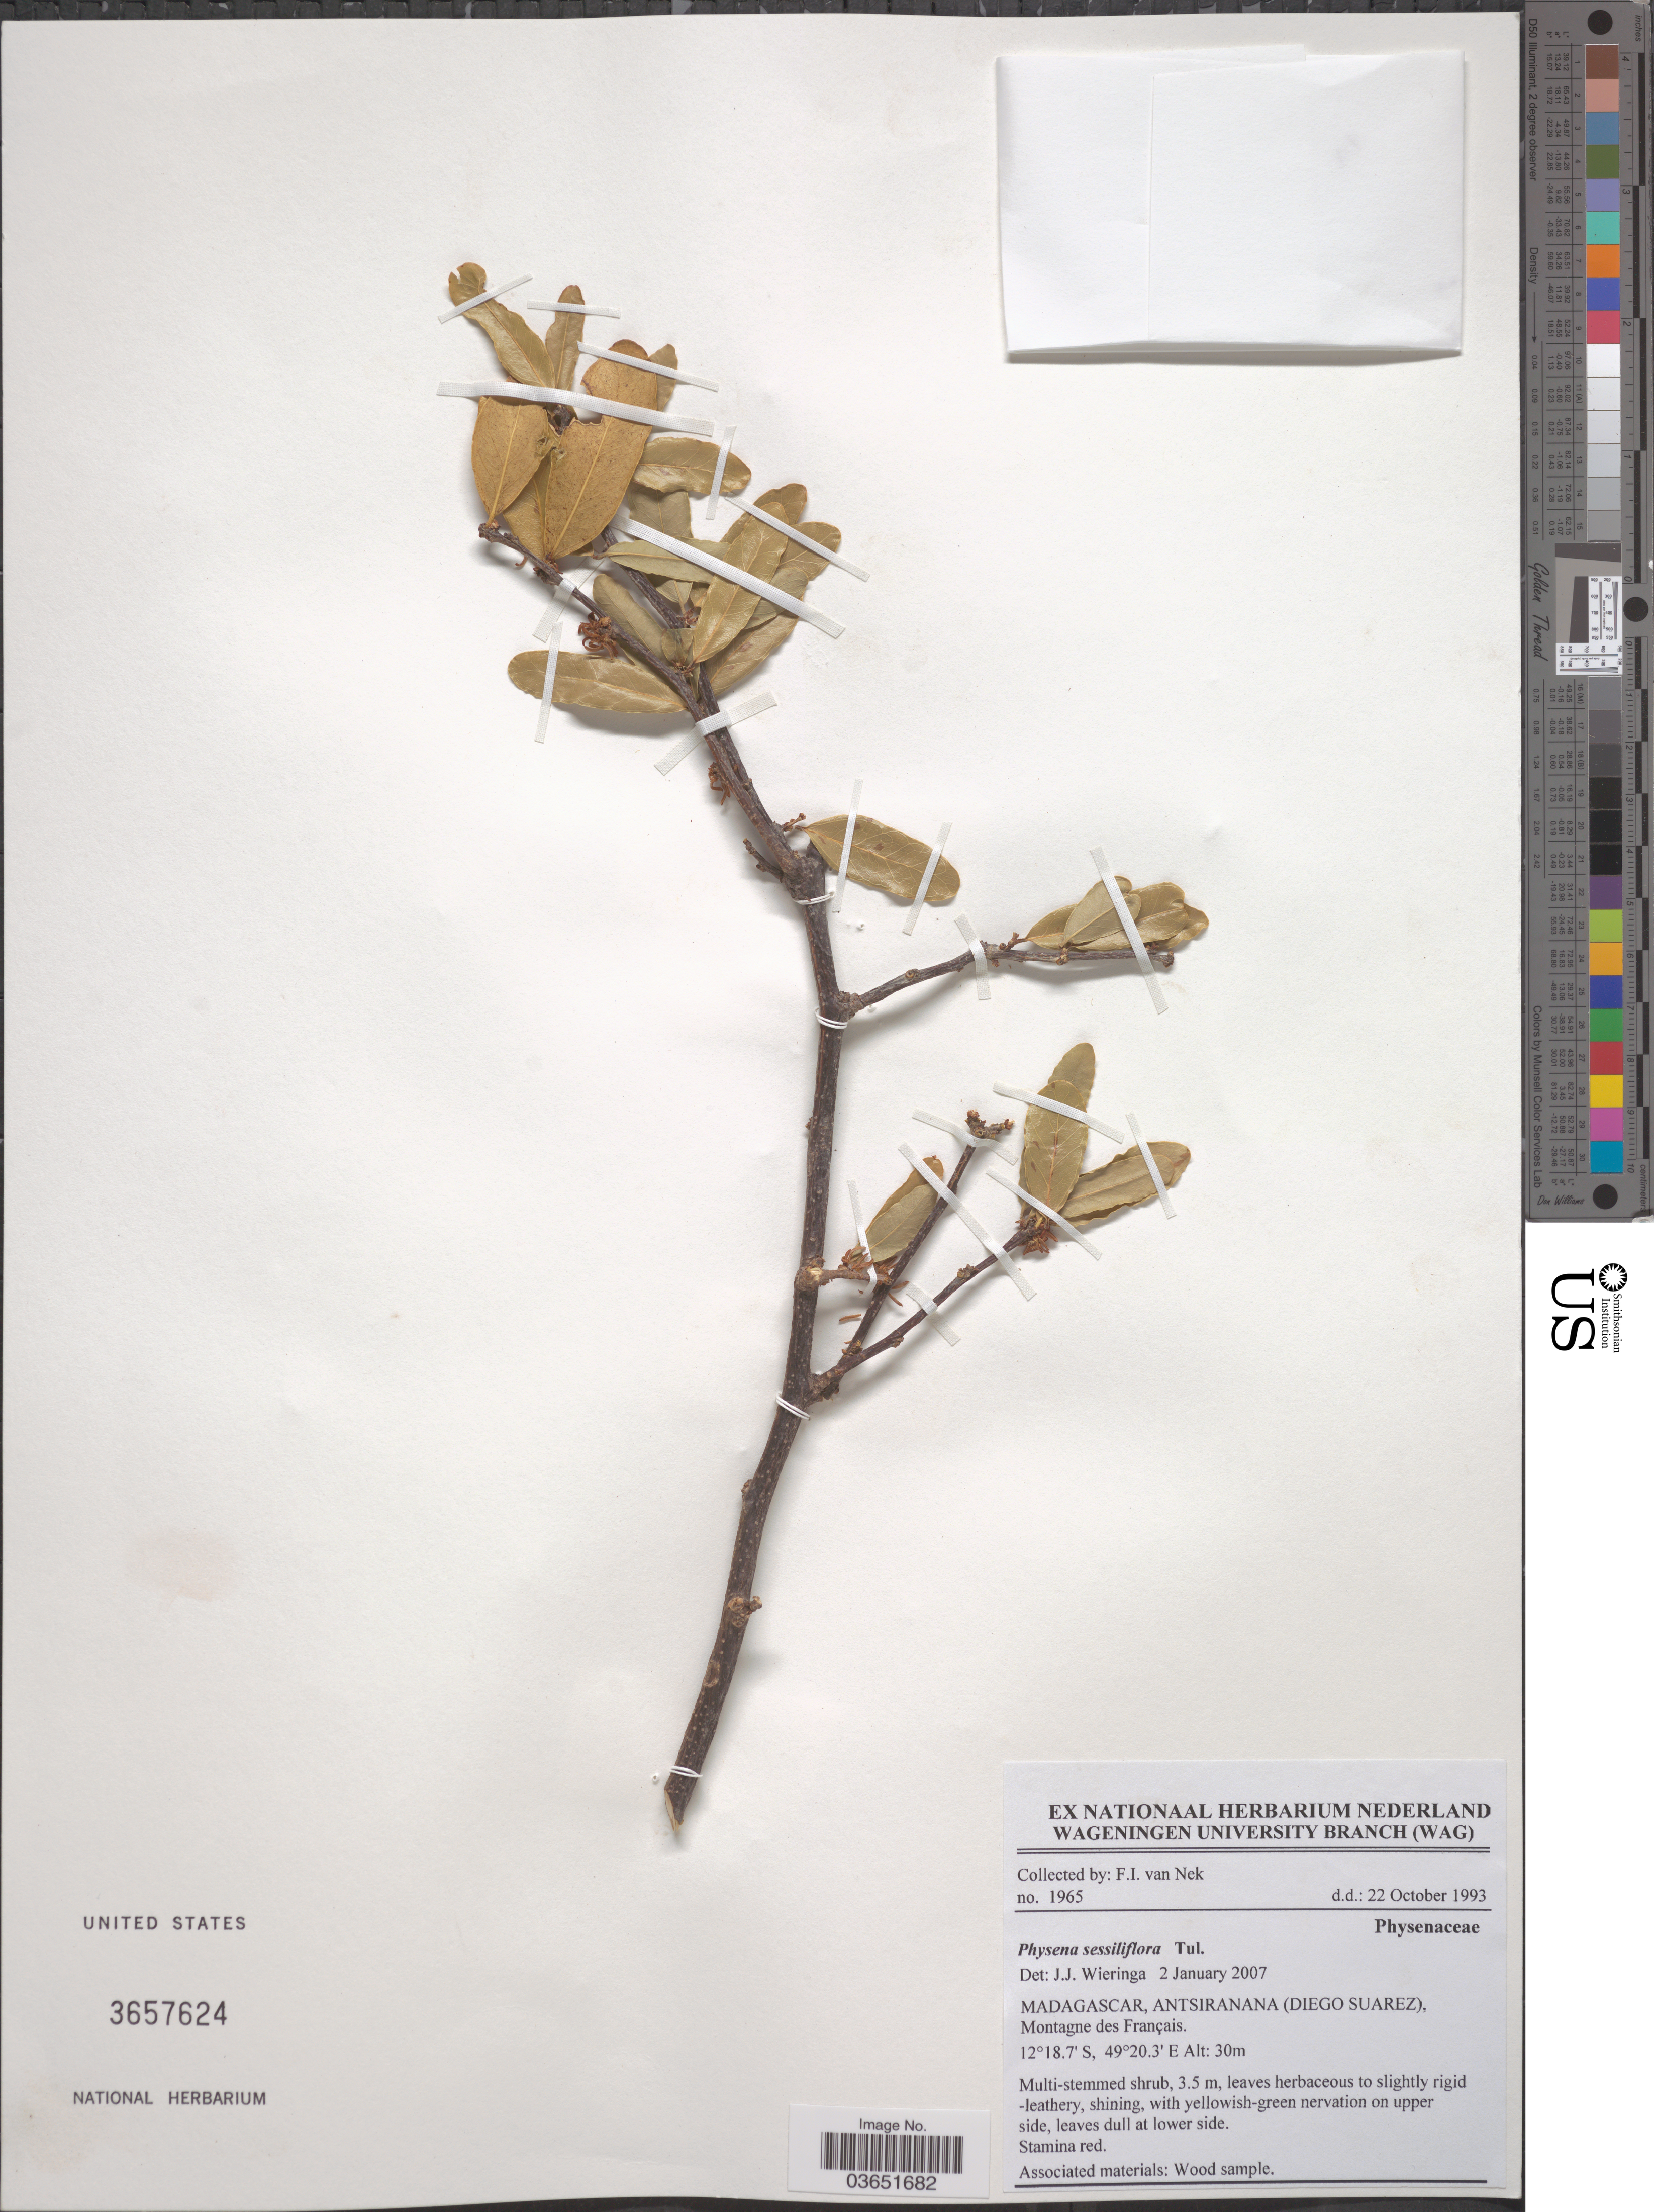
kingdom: Plantae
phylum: Tracheophyta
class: Magnoliopsida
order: Caryophyllales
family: Physenaceae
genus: Physena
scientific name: Physena sessiliflora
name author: Tul.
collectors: F. van Nek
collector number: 1965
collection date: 1993-10-22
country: Madagascar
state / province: Diana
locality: Antsiranana (Diego Suarez), Montagne des Français.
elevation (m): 30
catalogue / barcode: US 3657624